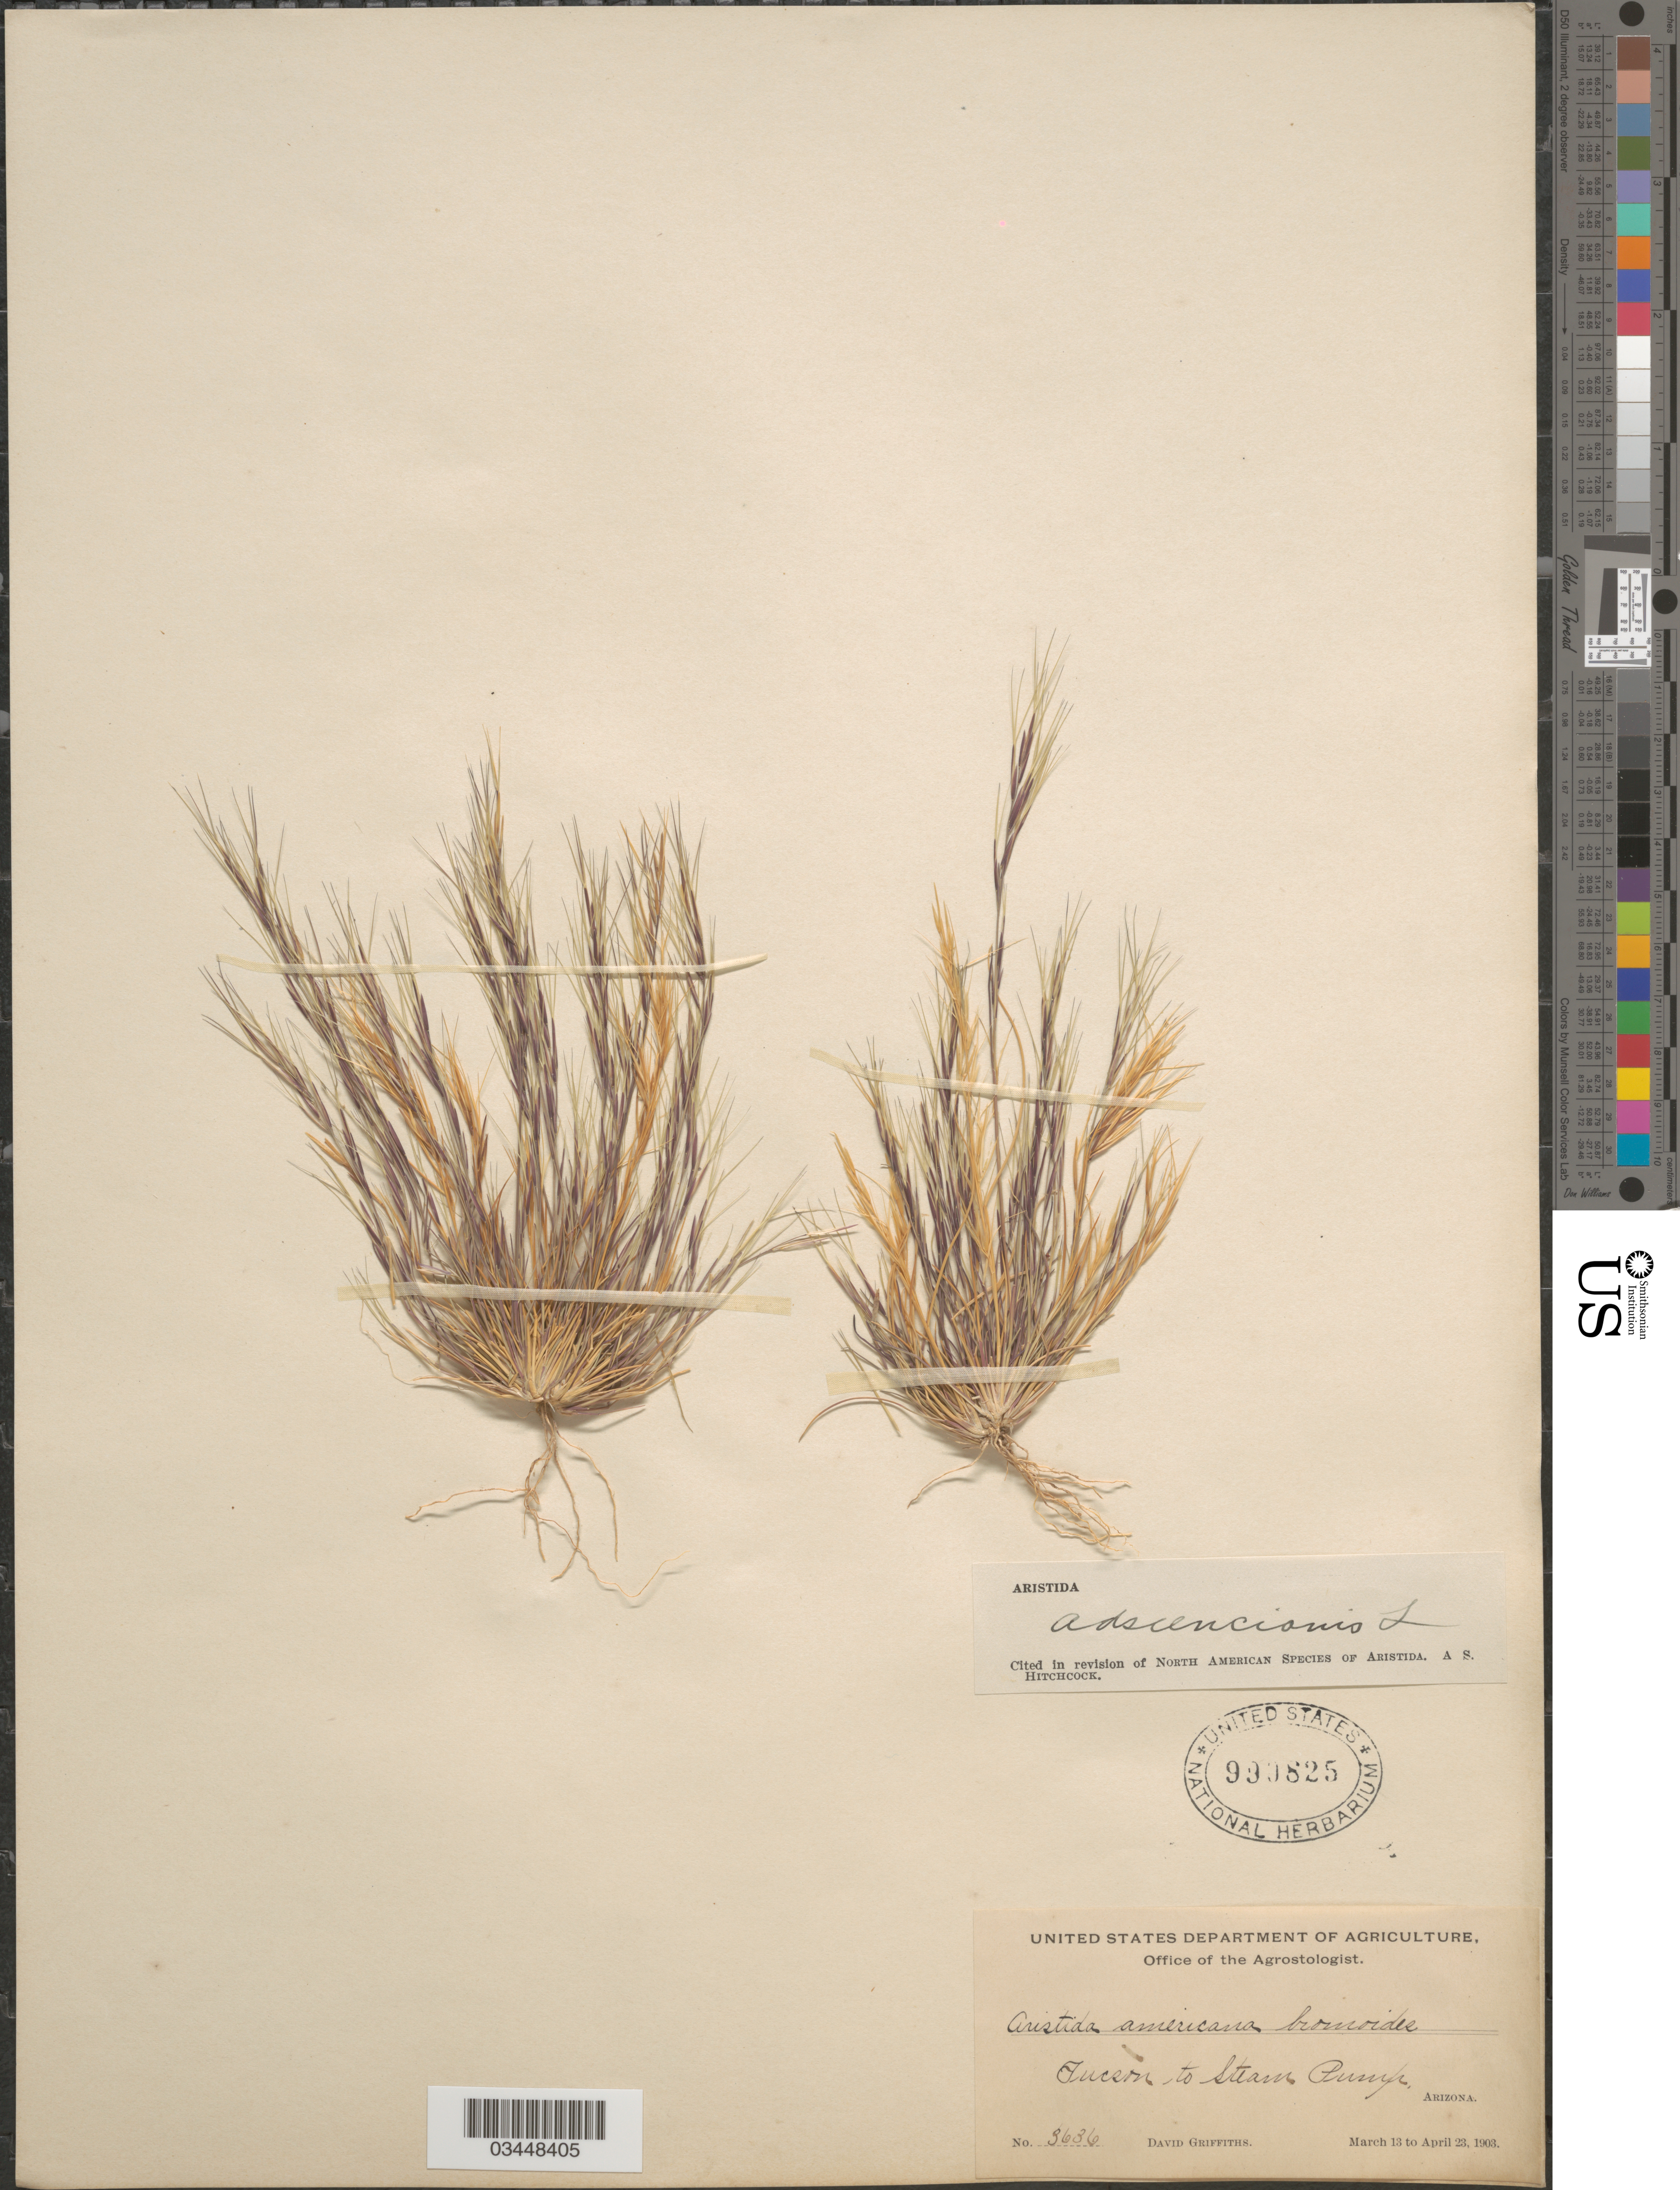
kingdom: Plantae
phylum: Tracheophyta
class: Liliopsida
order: Poales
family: Poaceae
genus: Aristida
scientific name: Aristida adscensionis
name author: L.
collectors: D. Griffiths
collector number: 3636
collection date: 1903-03-13/1903-04-23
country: United States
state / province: Arizona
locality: Tucson to Stearn Pump.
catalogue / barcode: US 990825